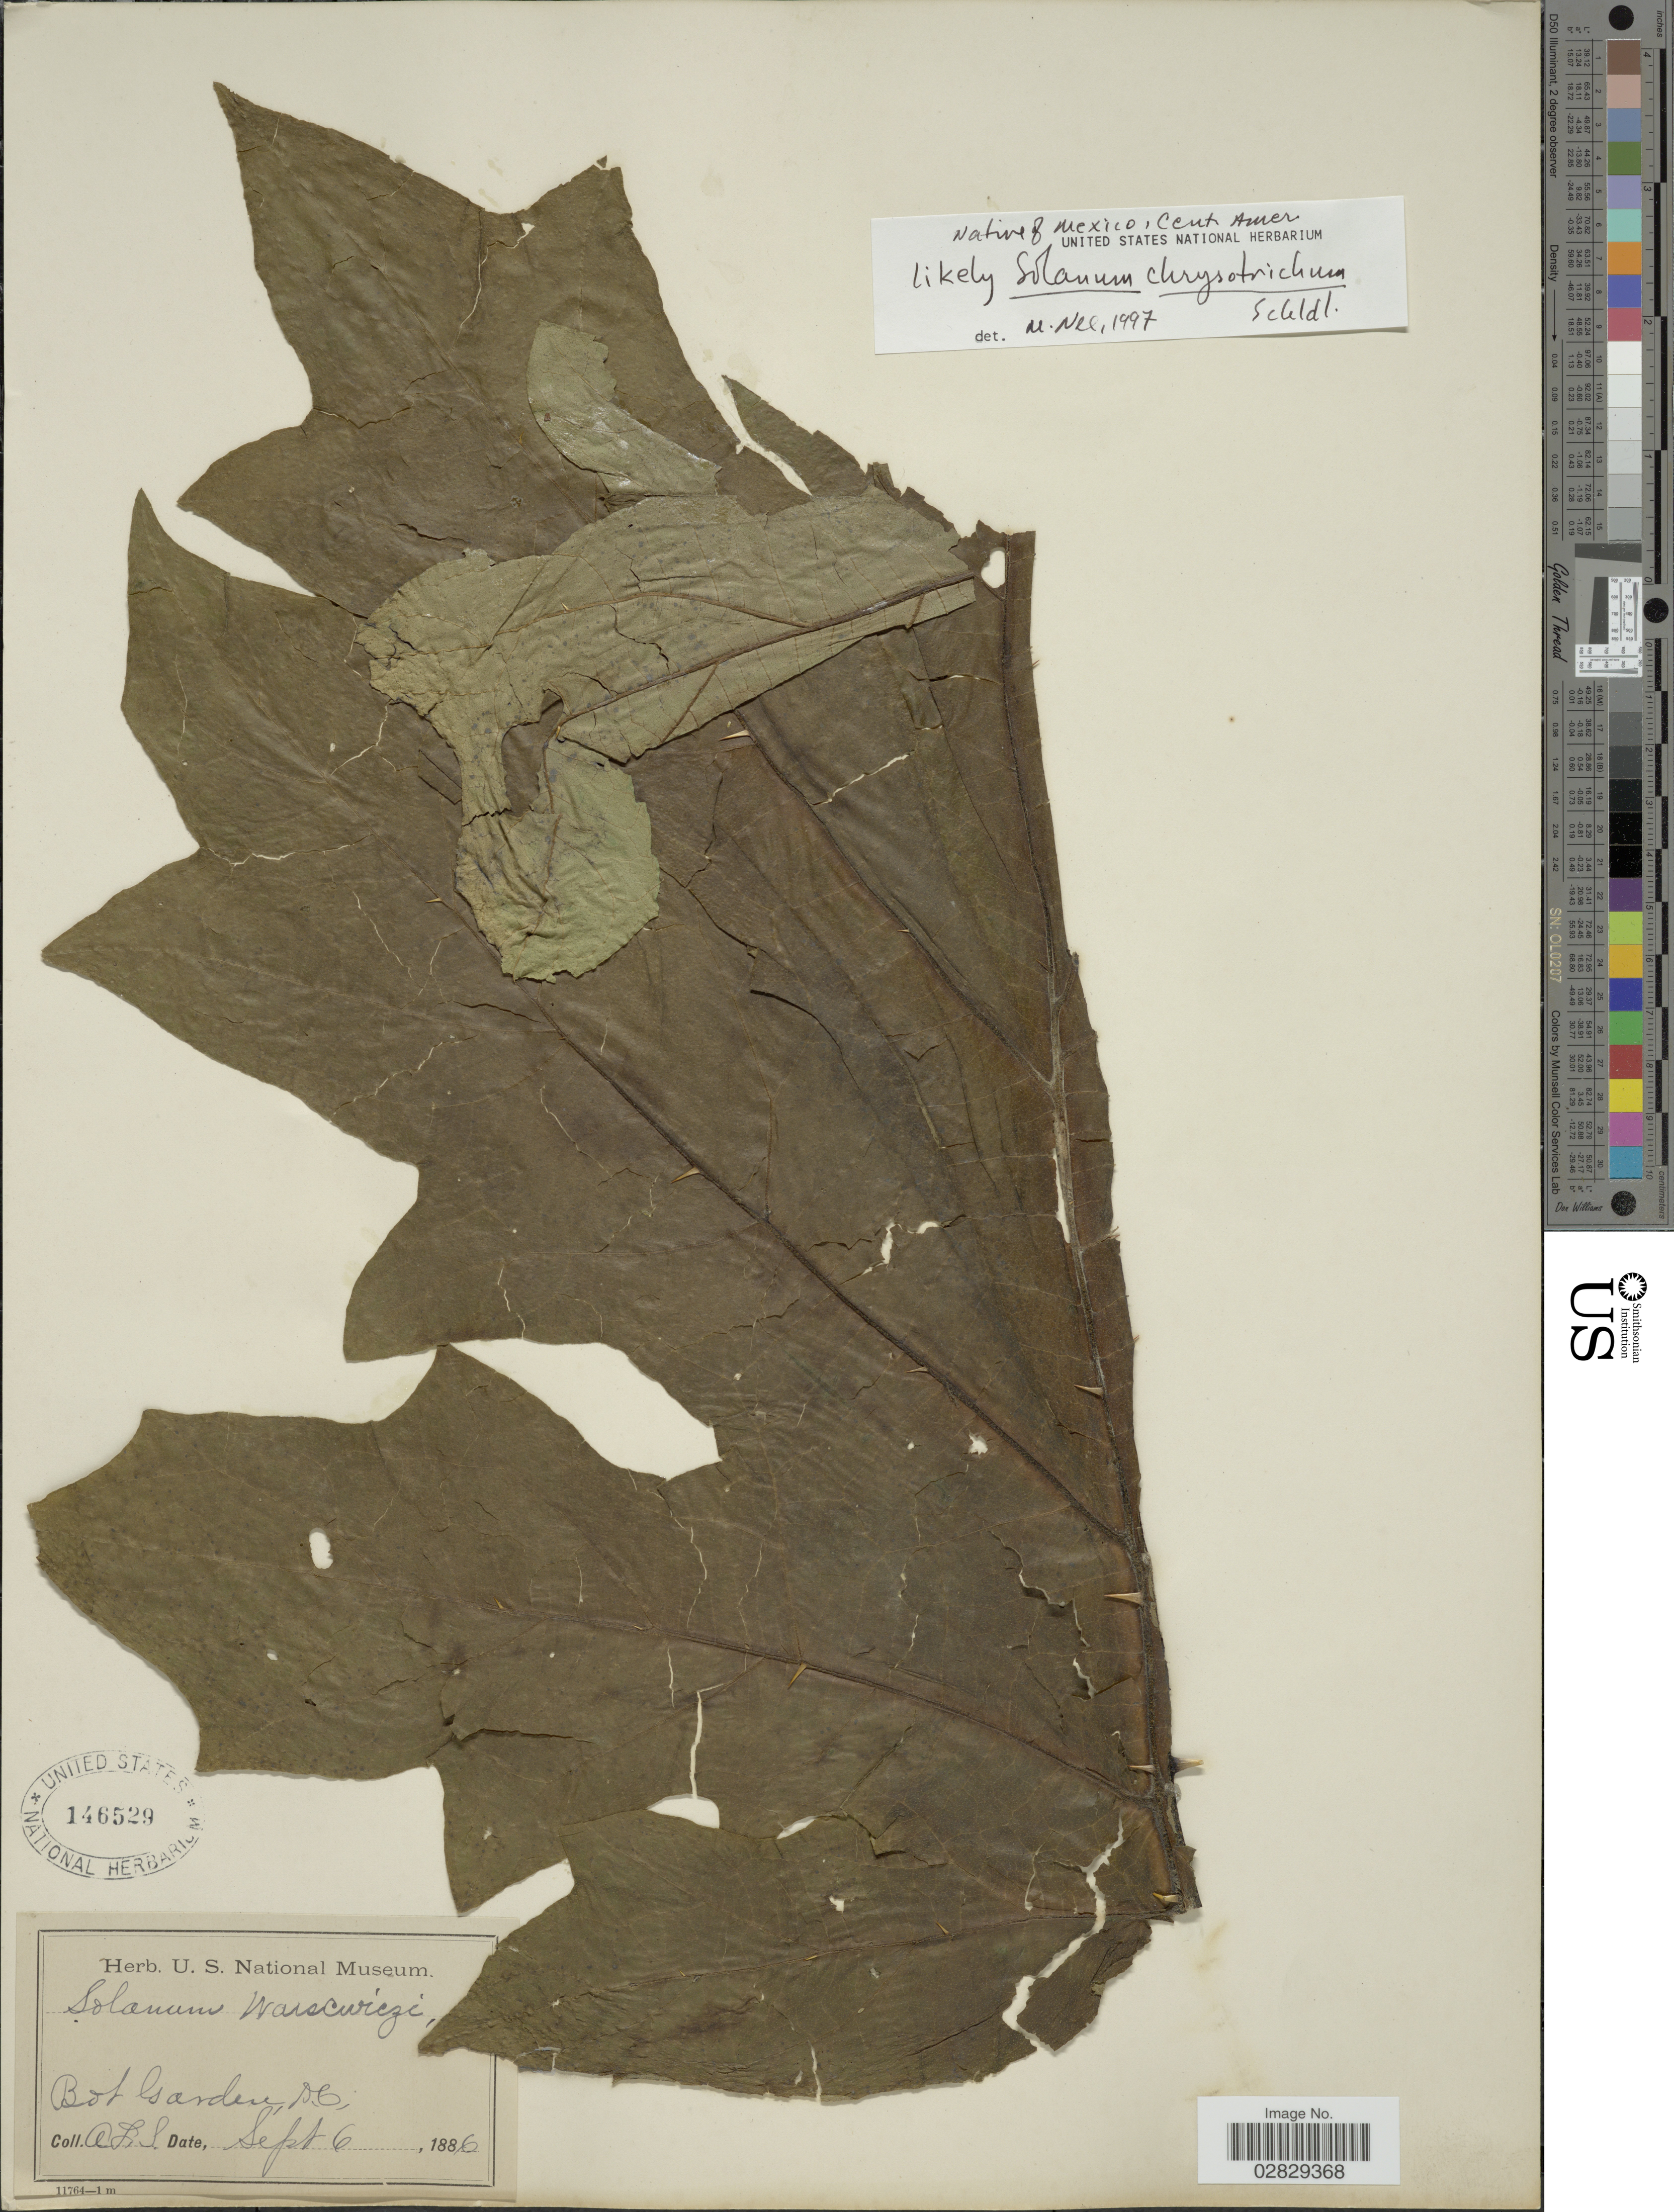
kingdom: Plantae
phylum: Tracheophyta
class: Magnoliopsida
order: Solanales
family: Solanaceae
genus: Solanum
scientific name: Solanum chrysotrichum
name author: Schltdl.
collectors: A. L. S.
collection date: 1886-09-06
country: United States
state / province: District of Columbia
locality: Bot Garden. D.C.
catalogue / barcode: US 146529